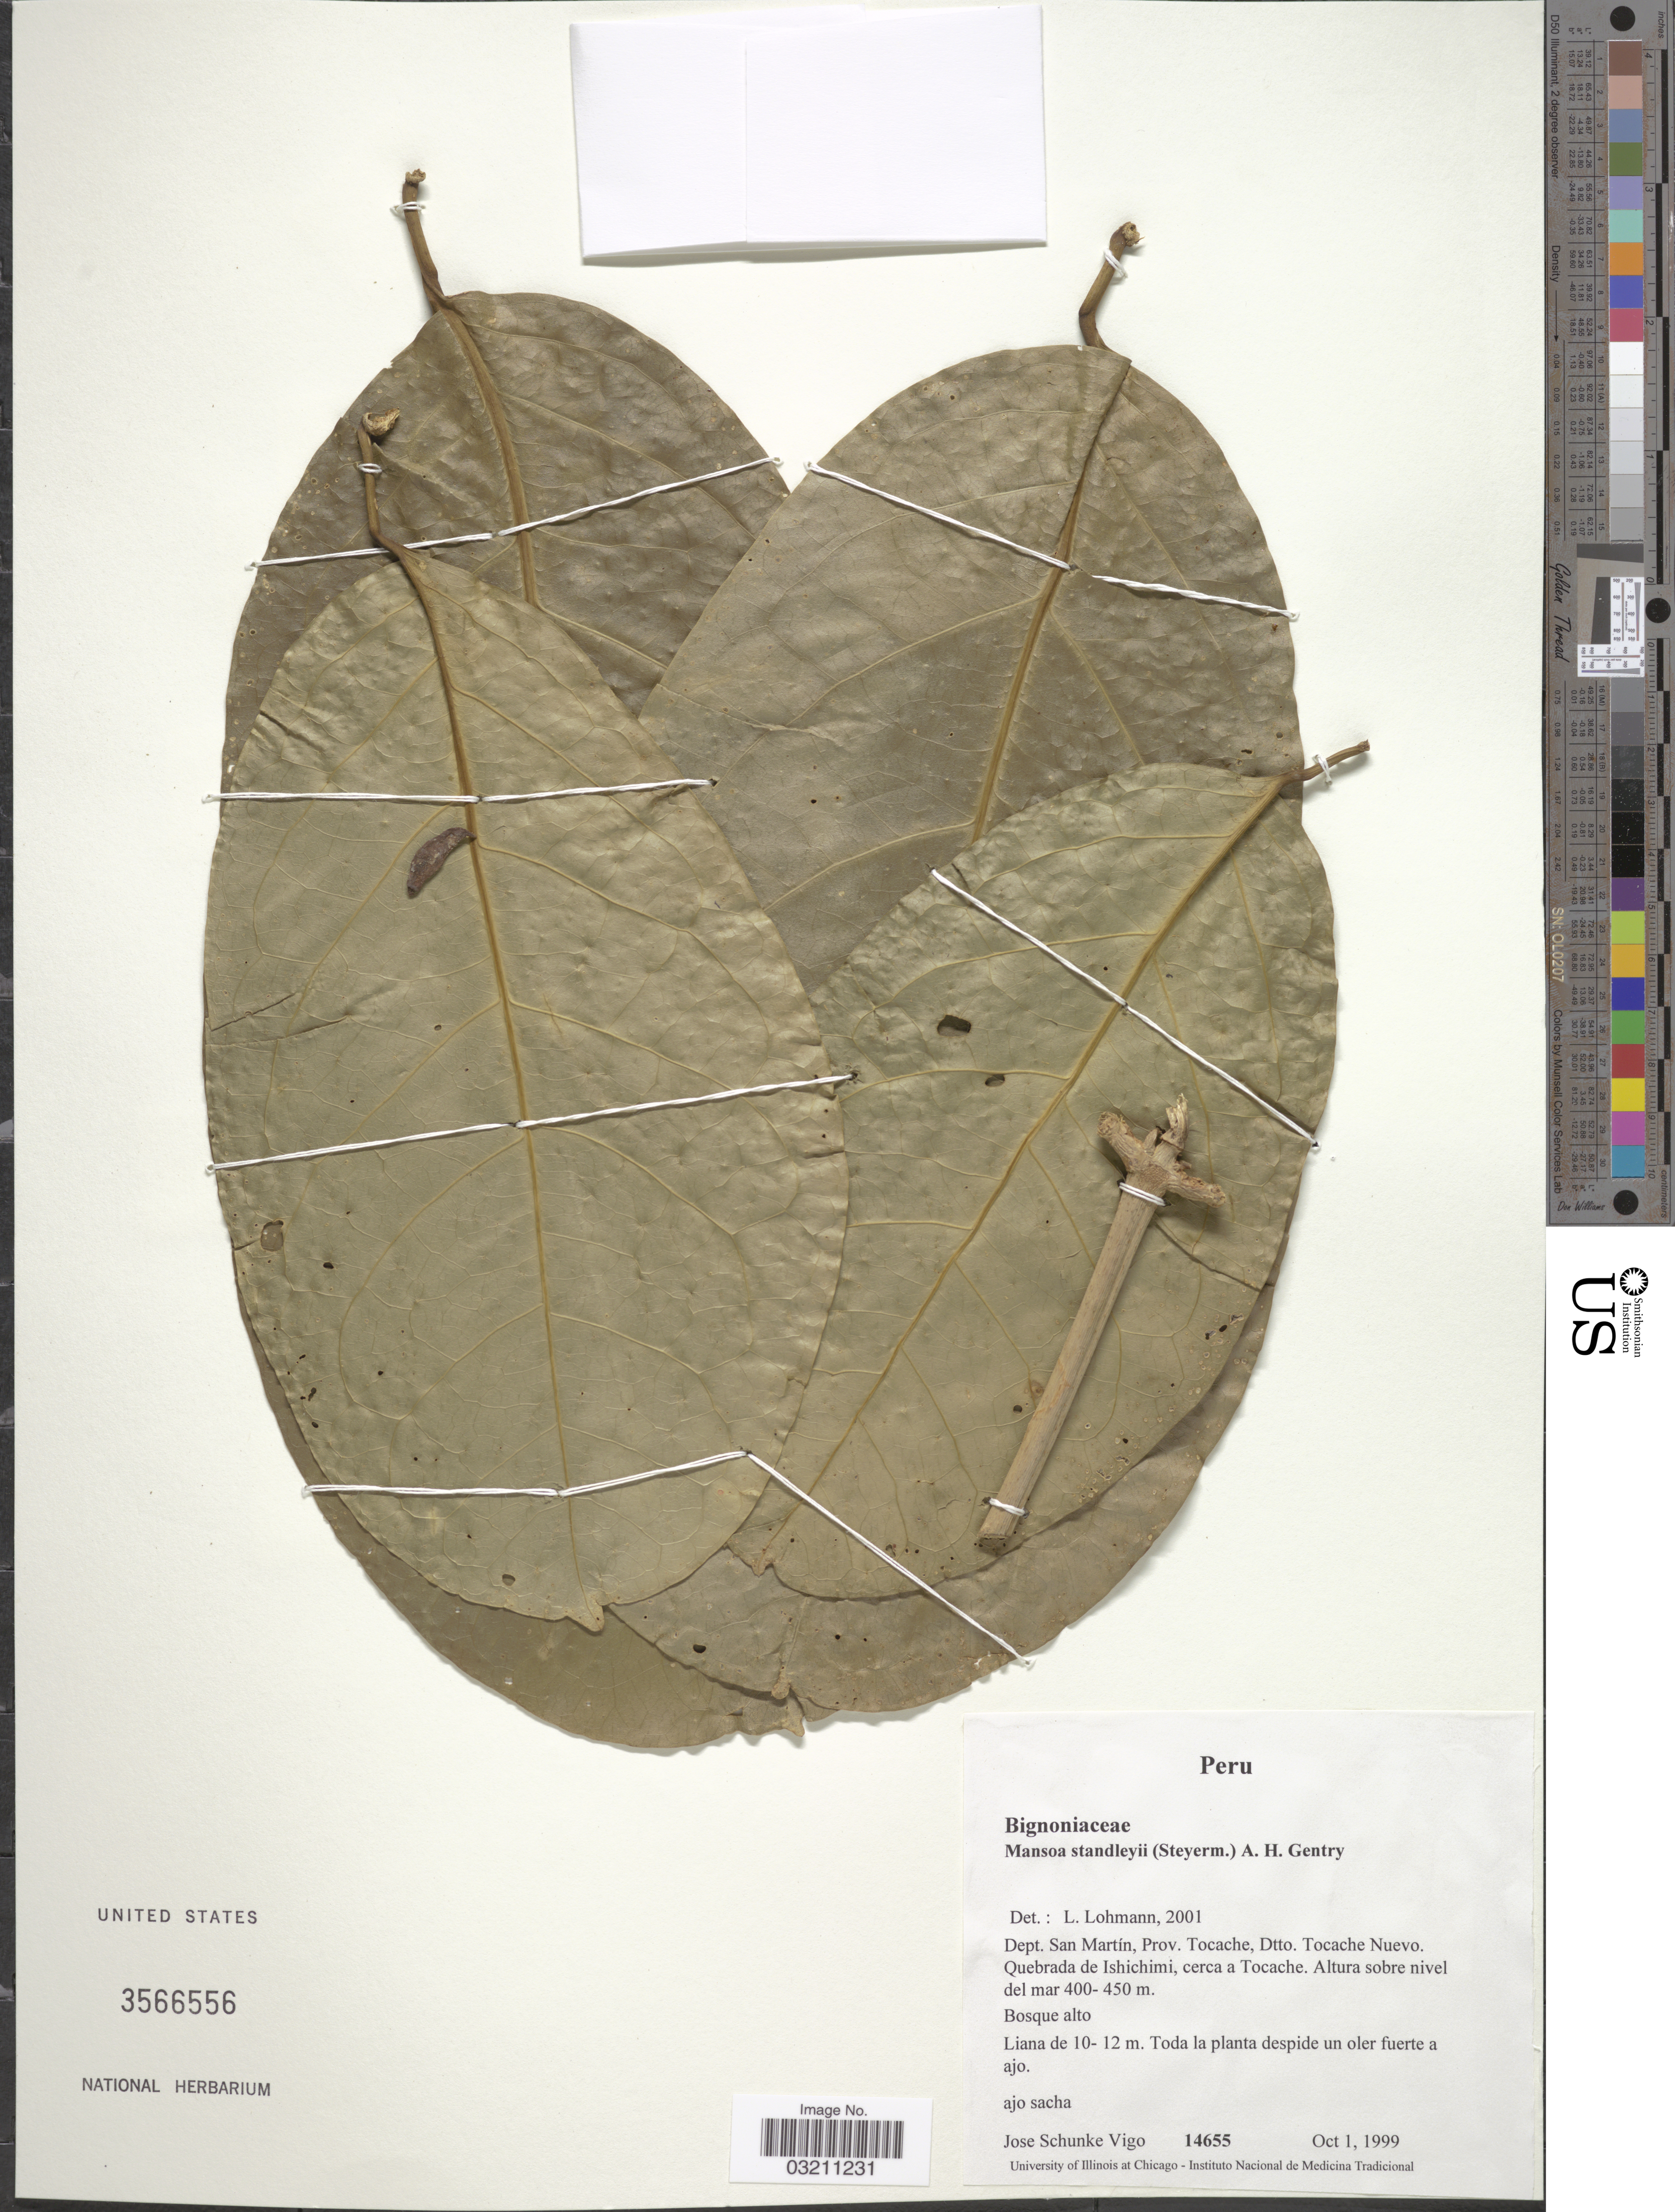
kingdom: Plantae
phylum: Tracheophyta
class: Magnoliopsida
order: Lamiales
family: Bignoniaceae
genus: Mansoa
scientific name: Mansoa standleyi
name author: (Steyerm.) A.H. Gentry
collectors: J. Schunke Vigo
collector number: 14655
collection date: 1999-10-01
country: Peru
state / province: San Martín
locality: Dept. San Martín, Prov. Tocache, Dtto. Tocache Nuevo. Quebrada de Ishichimi, cerca a Tocache.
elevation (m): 400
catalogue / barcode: US 3566556